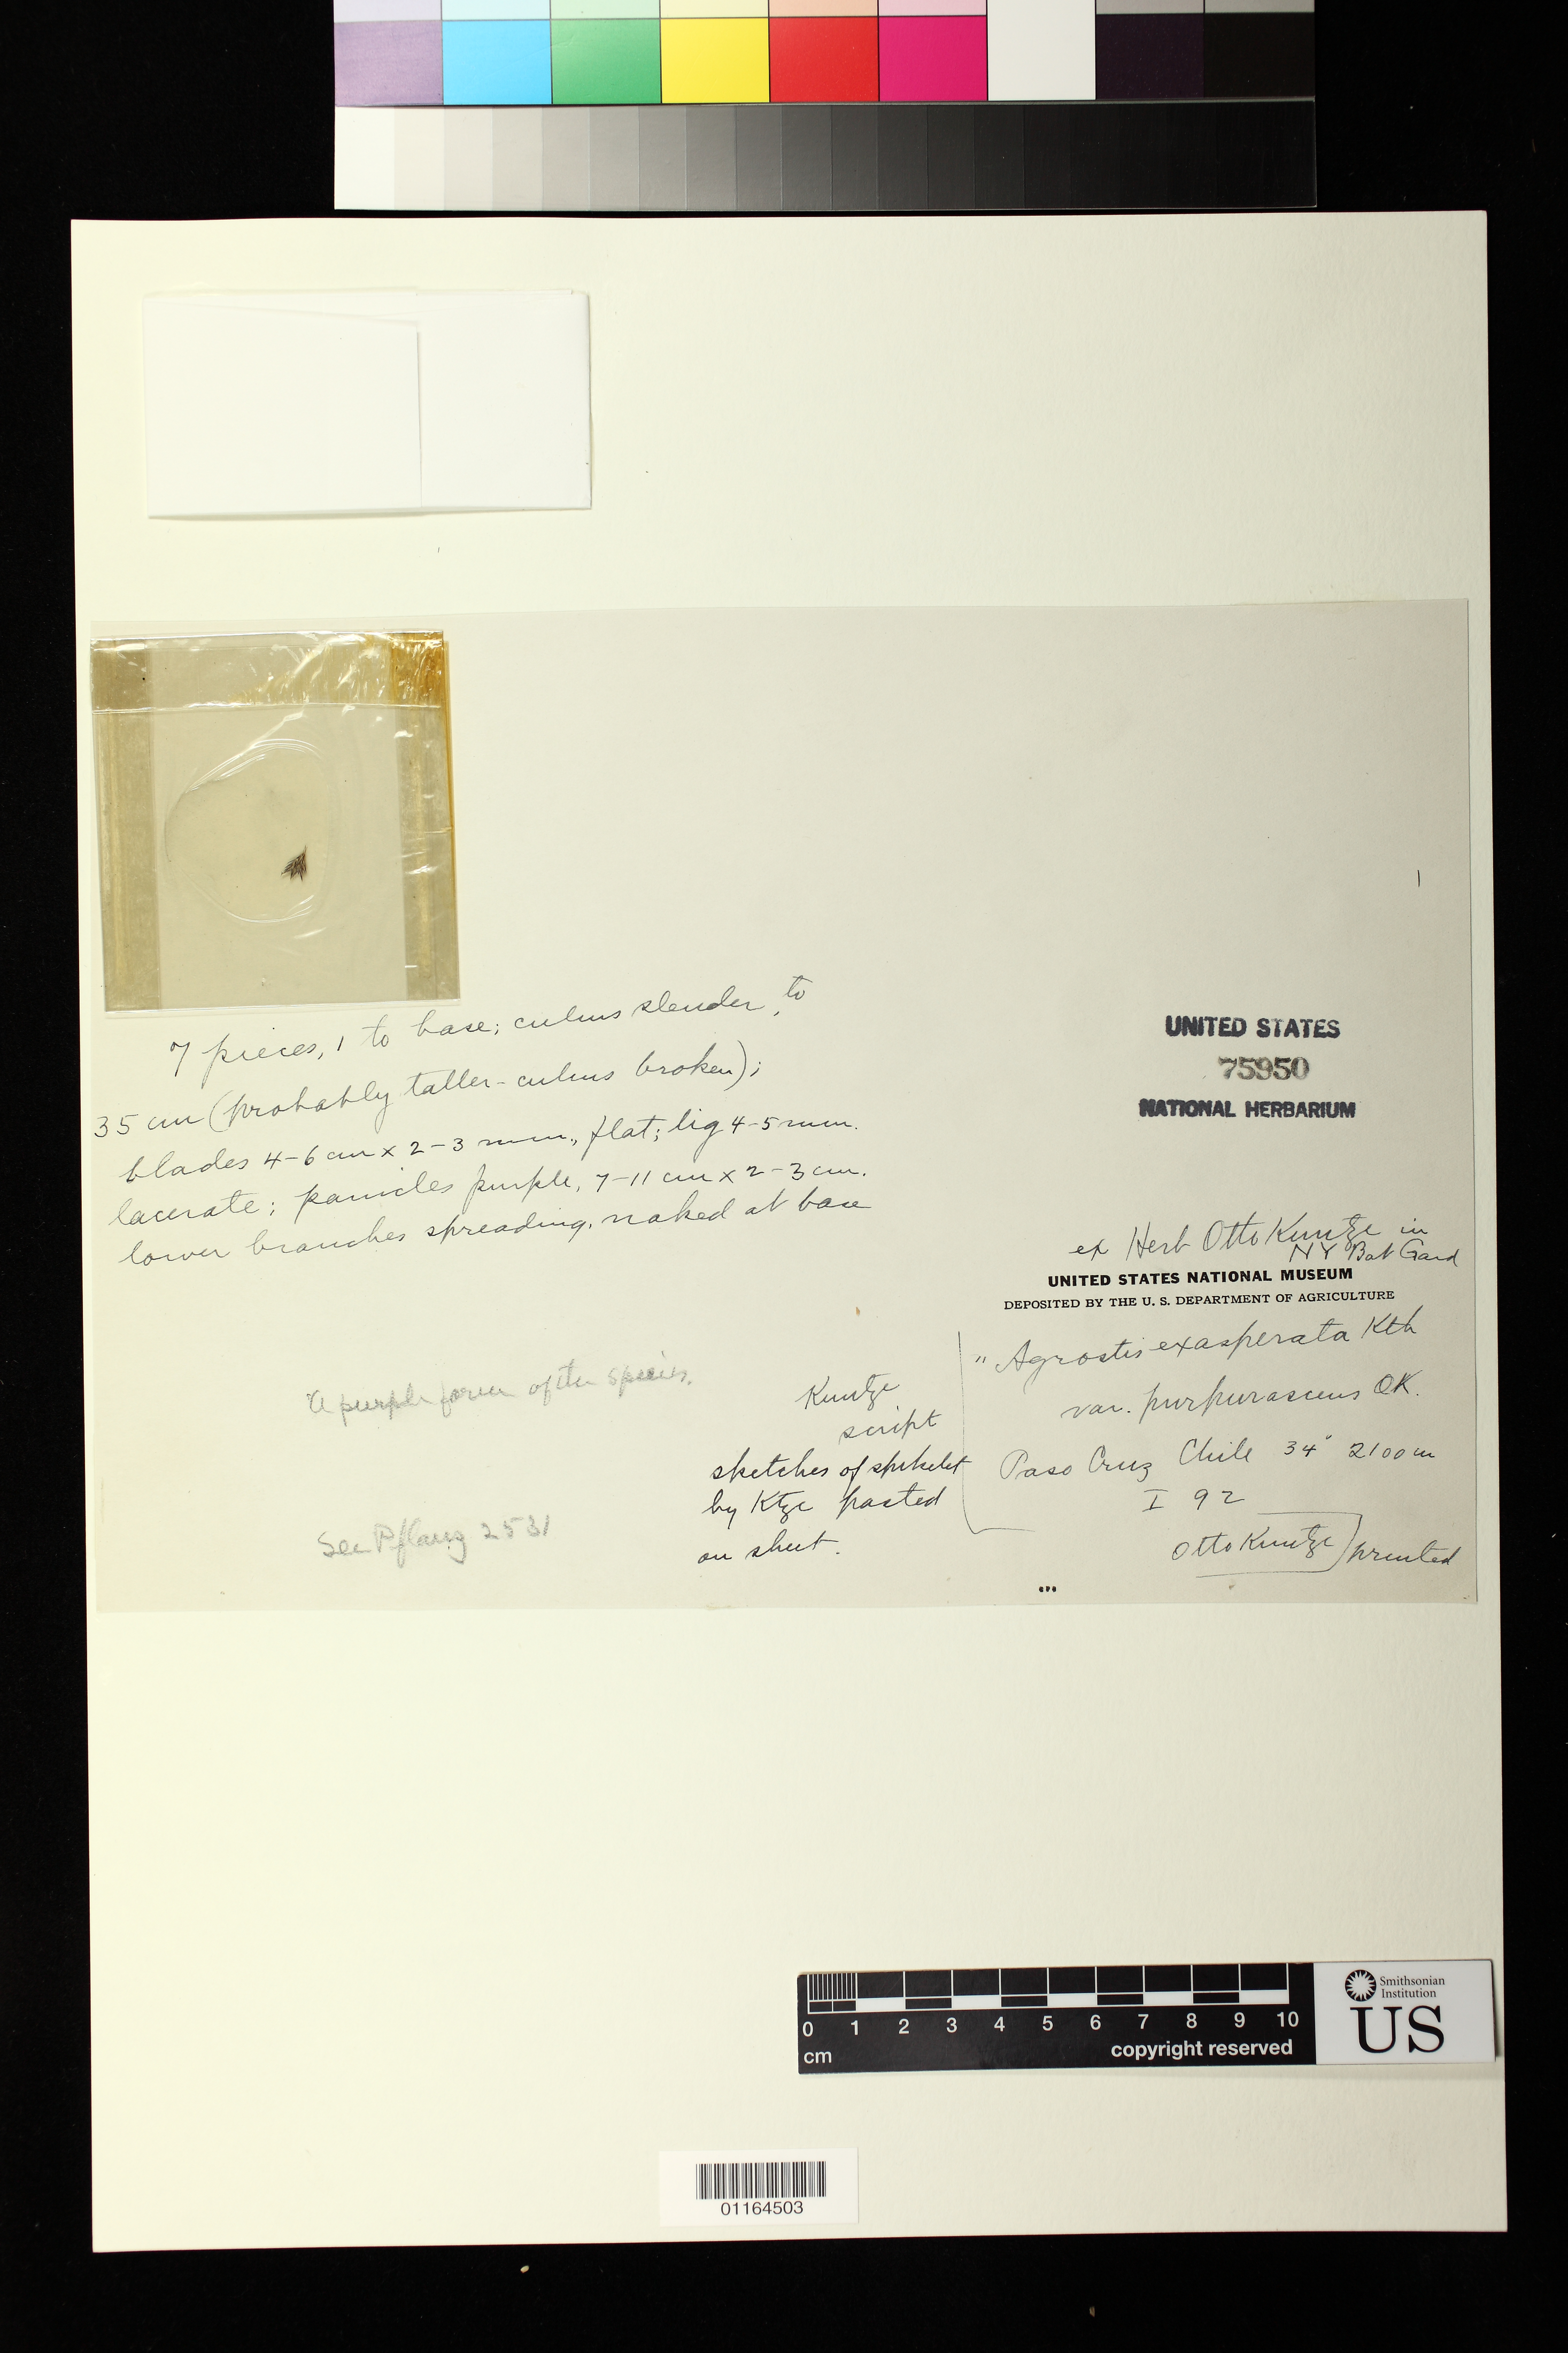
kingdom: Plantae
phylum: Tracheophyta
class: Liliopsida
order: Poales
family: Poaceae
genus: Agrostis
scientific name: Agrostis kuntzei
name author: Mez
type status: Type Collection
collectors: C.E.O. Kuntze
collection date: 1892-01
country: Chile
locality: Paso Cruz.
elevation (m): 2100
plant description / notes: Fragmentary material of "type" specimen of Agrostis exasperata var. purpurascens Kuntze (nom. nud.) ex herb. Otto Kuntze (NYBG).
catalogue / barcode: US 75950